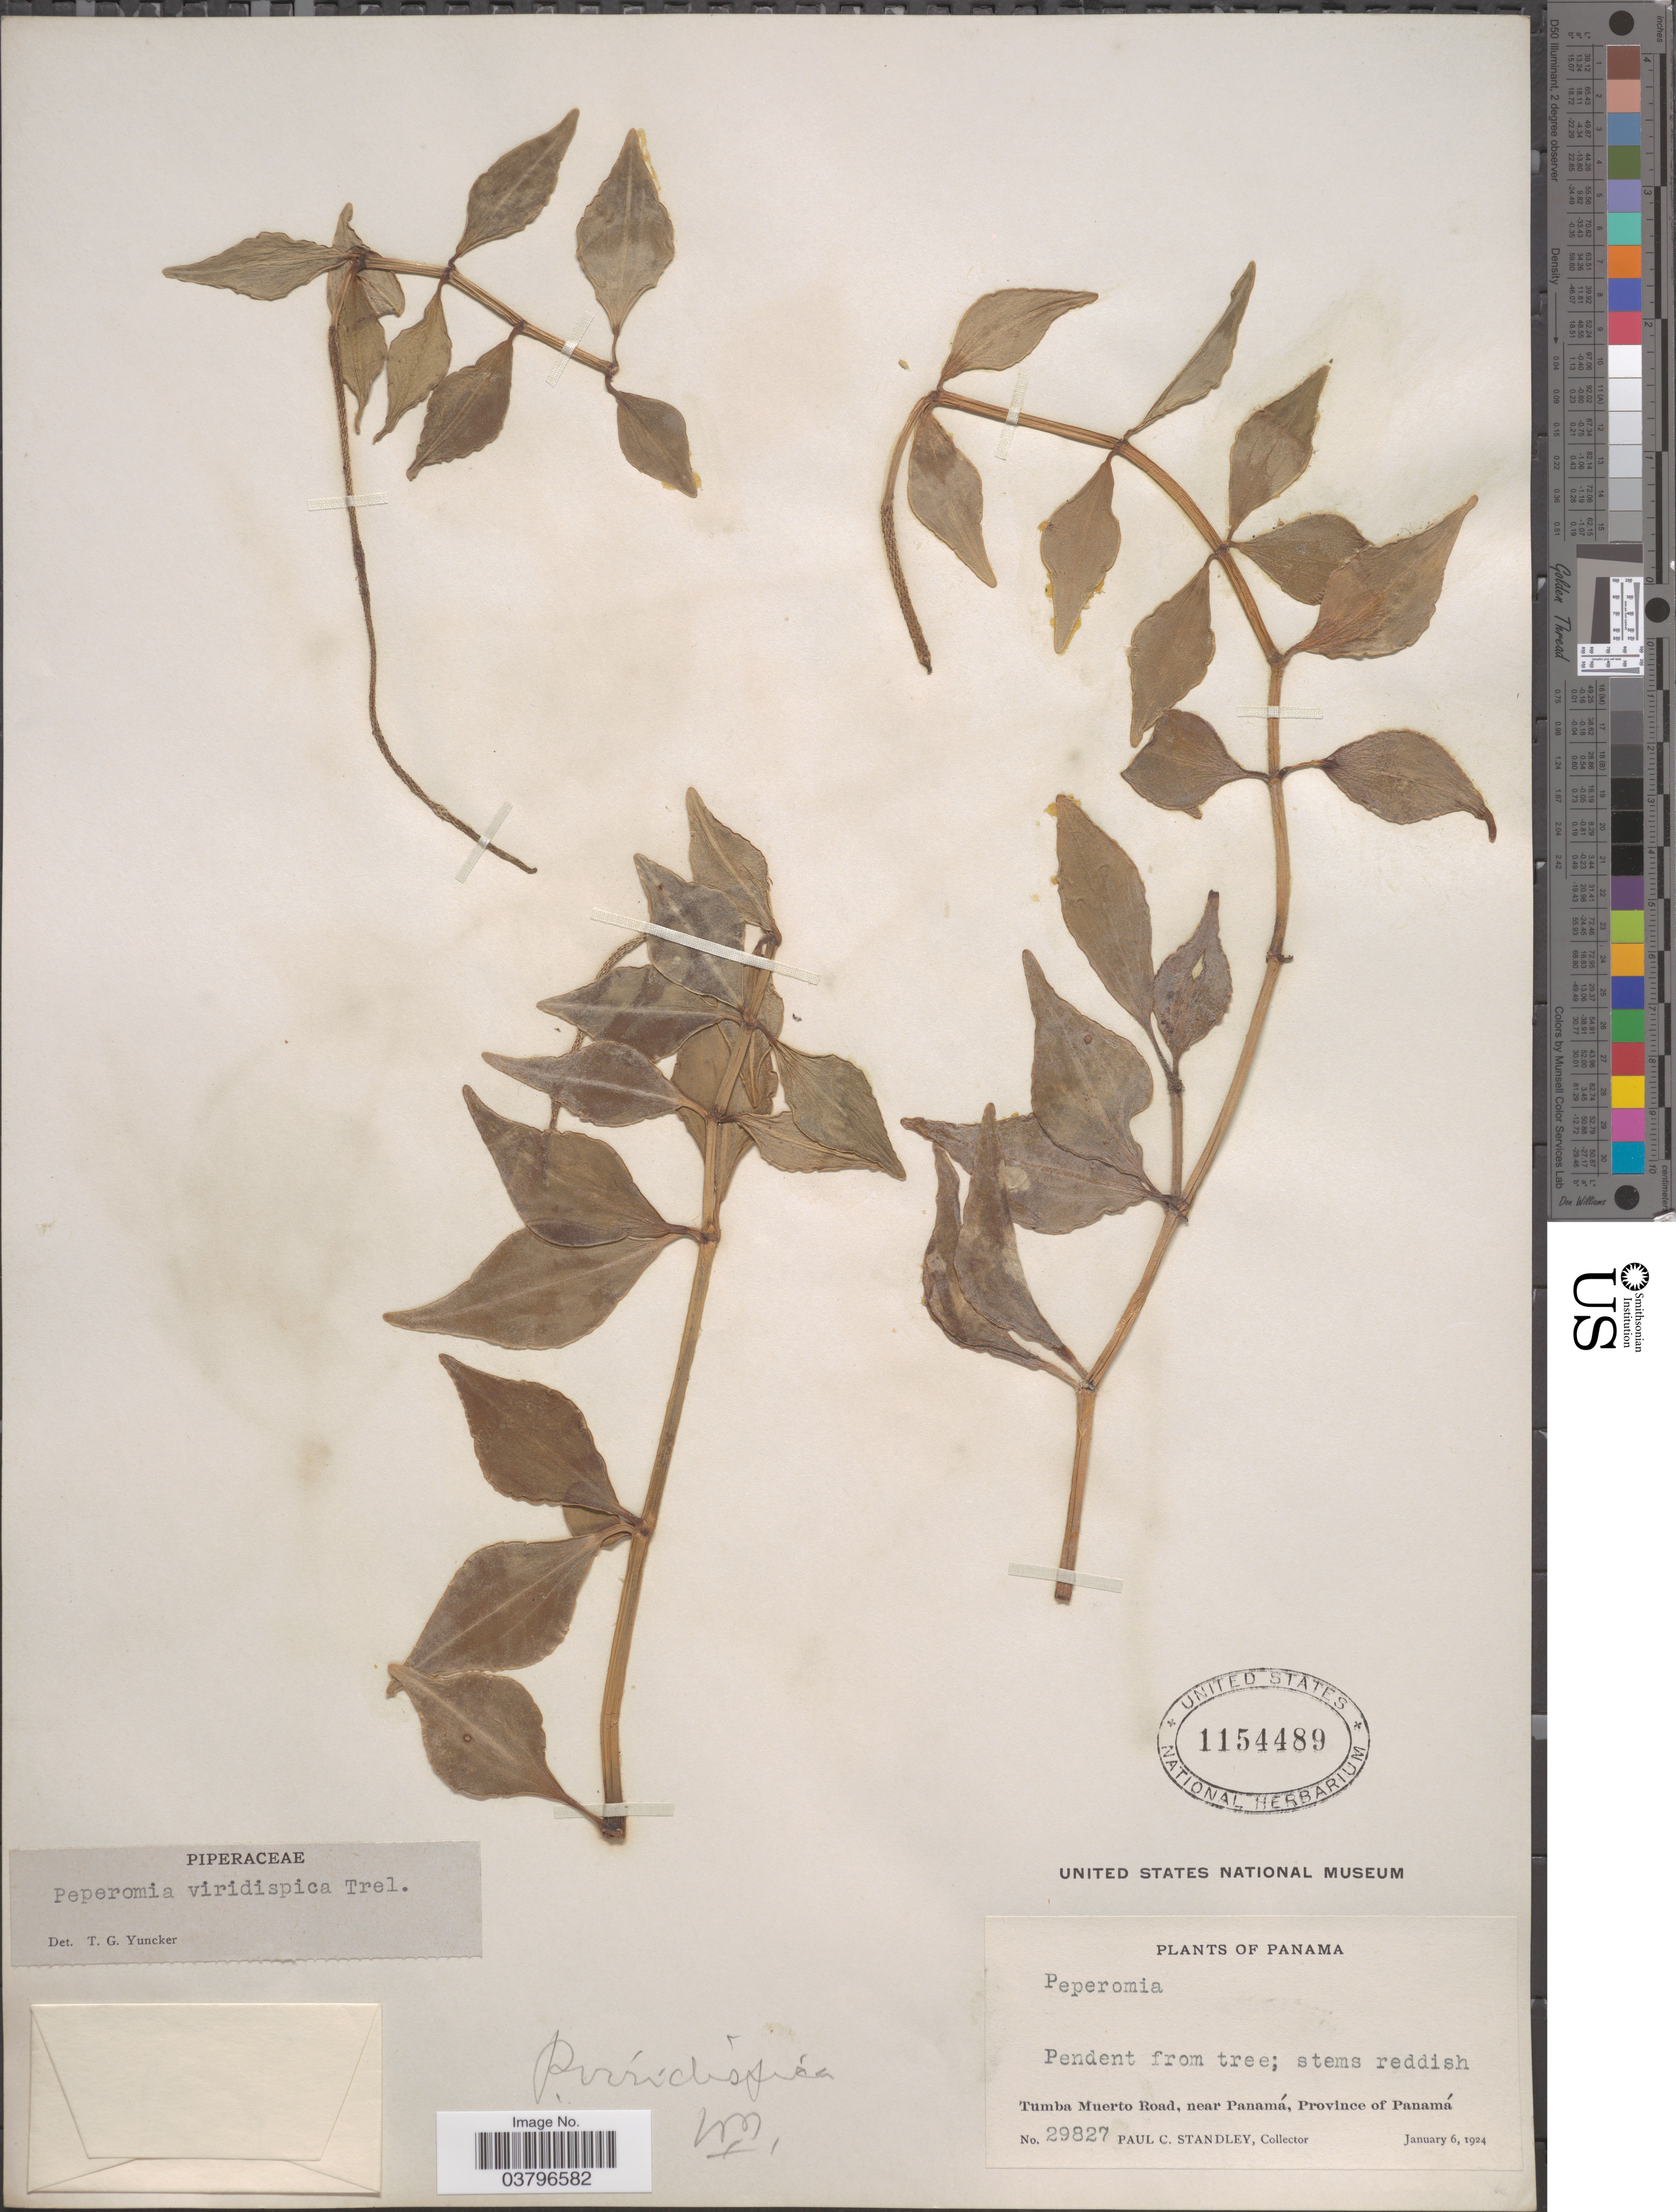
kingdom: Plantae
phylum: Tracheophyta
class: Magnoliopsida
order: Piperales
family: Piperaceae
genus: Peperomia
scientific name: Peperomia angustata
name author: Kunth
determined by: Jiménez, José Estaban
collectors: P. C. Standley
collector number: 29827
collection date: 1924-01-06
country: Panama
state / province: Panamá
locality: Tumba Muerto Road, near Panamá.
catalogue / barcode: US 1154489